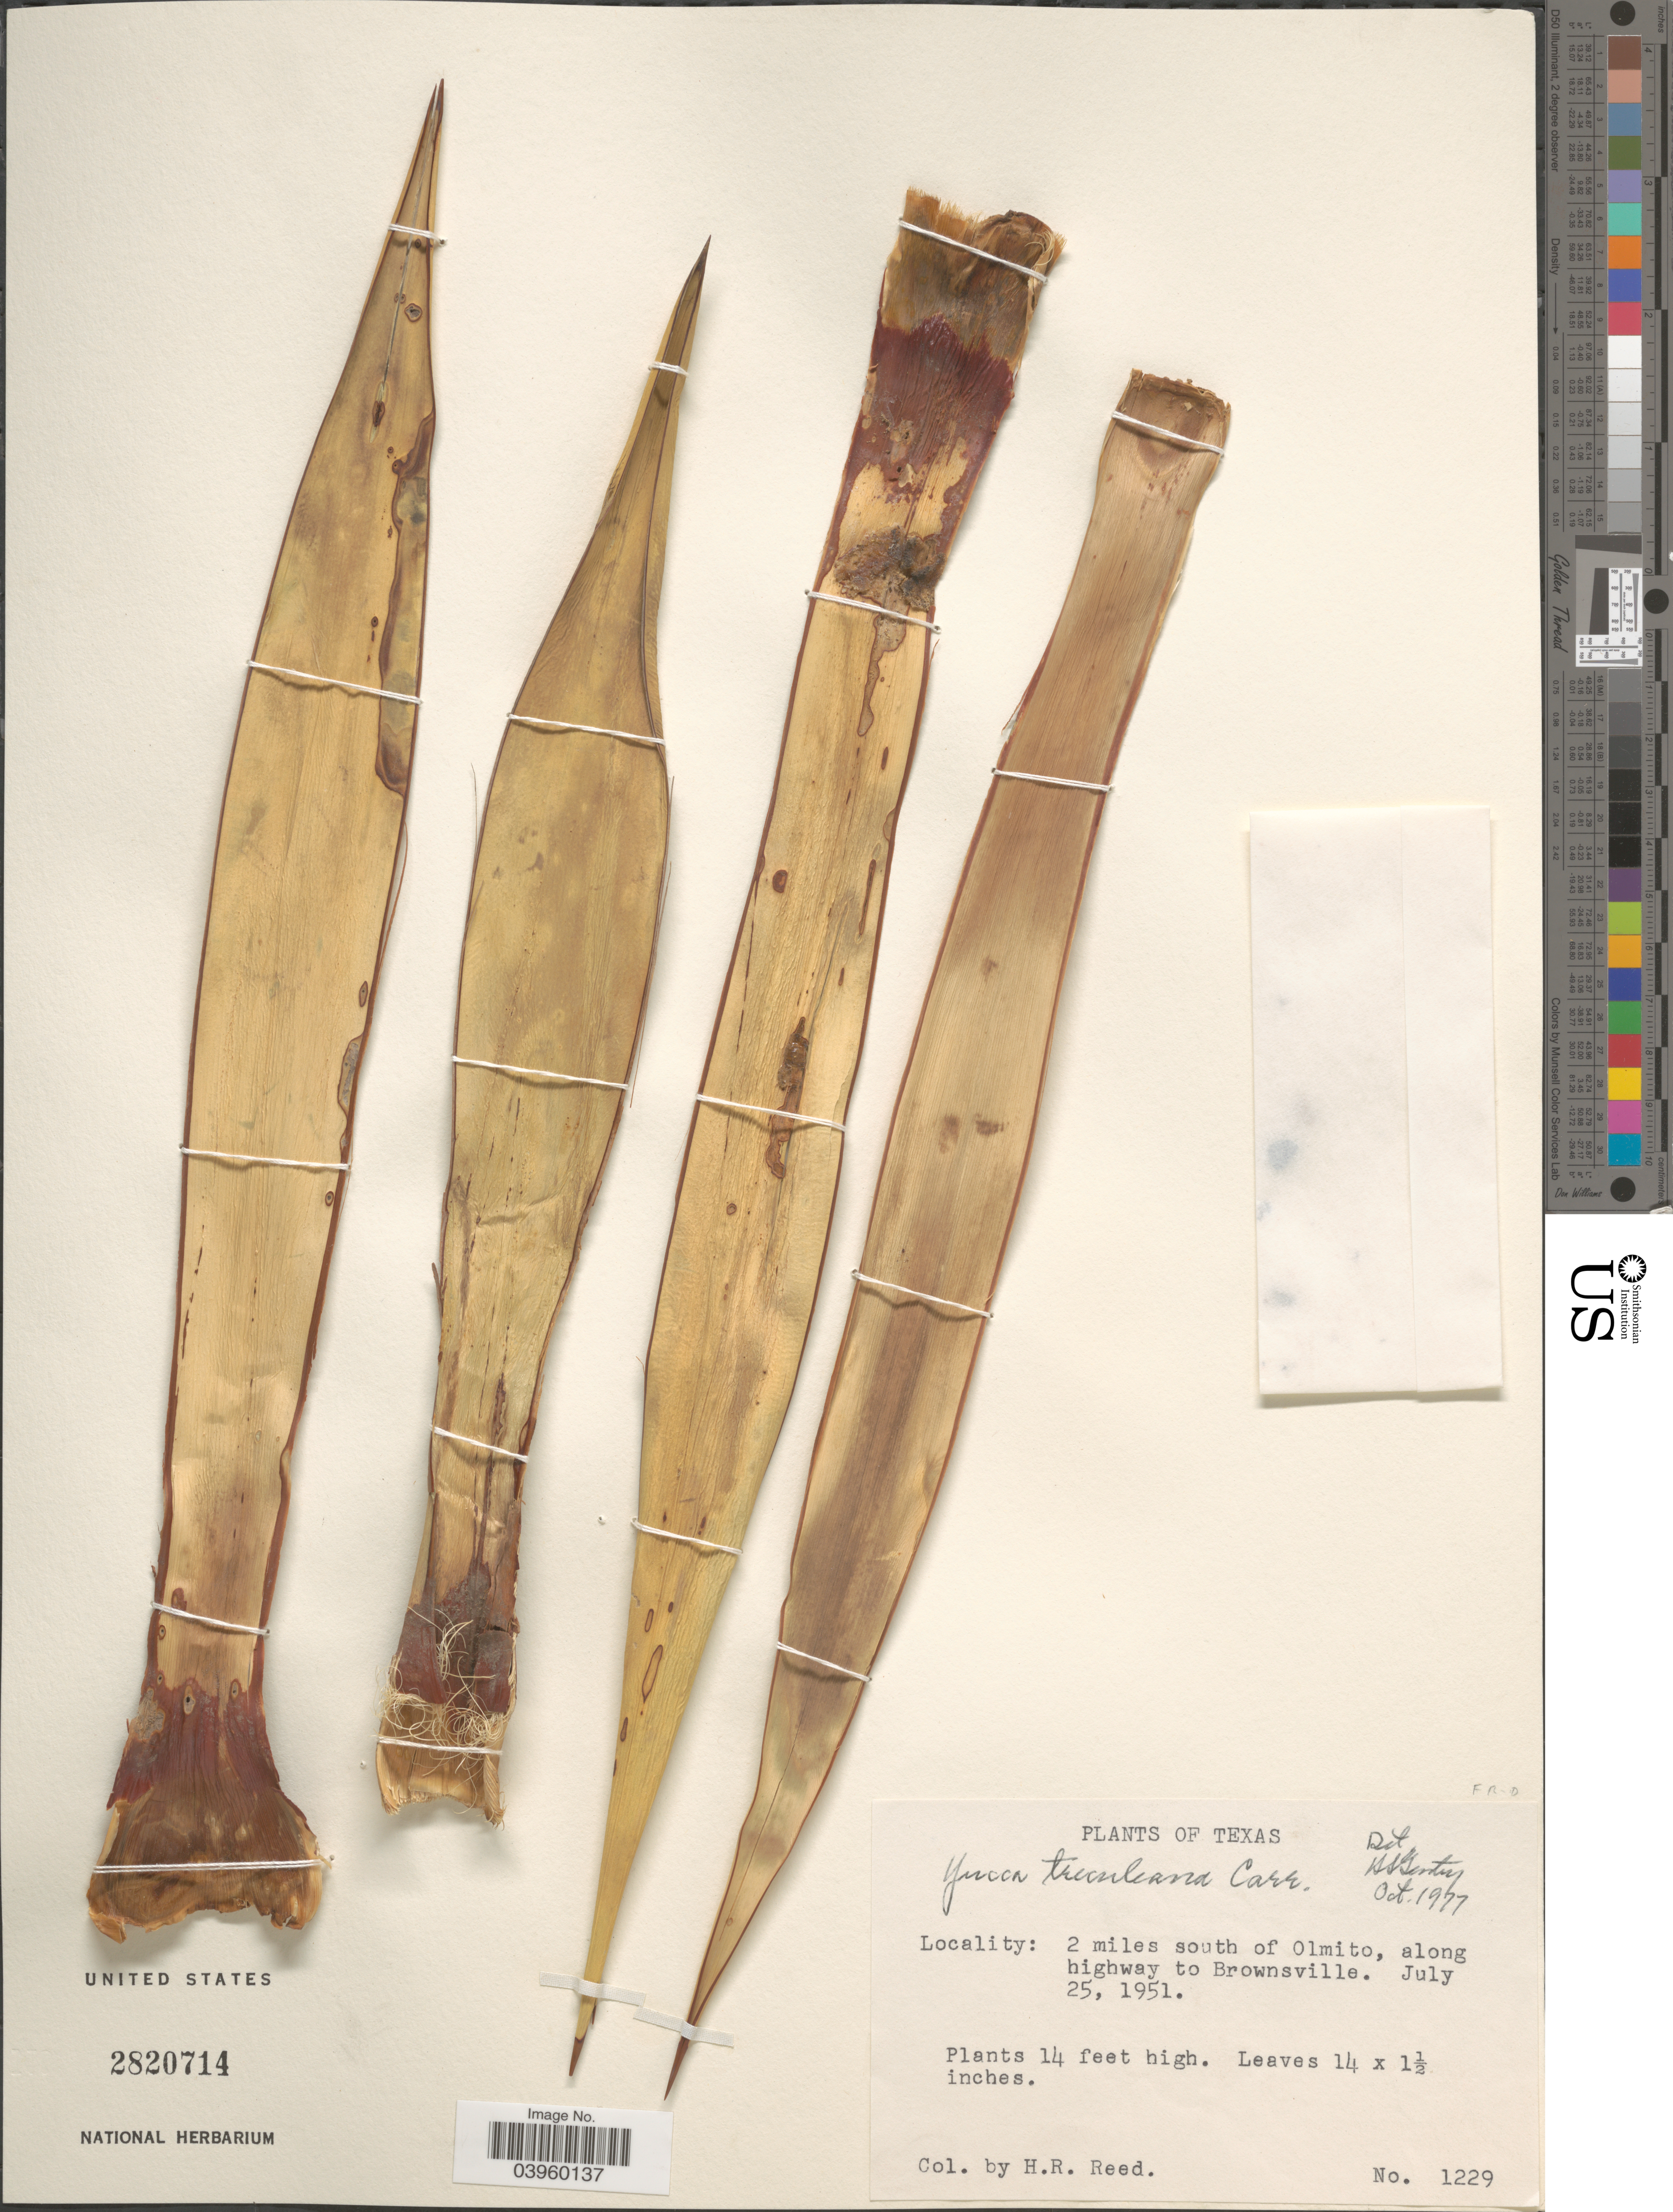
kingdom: Plantae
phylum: Tracheophyta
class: Liliopsida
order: Asparagales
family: Asparagaceae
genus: Yucca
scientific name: Yucca treculeana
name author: Carrière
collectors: H. Reed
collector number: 1229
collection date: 1951-07-25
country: United States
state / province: Texas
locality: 2 miles south of Olmito, along highway to Brownsville.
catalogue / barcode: US 2820714